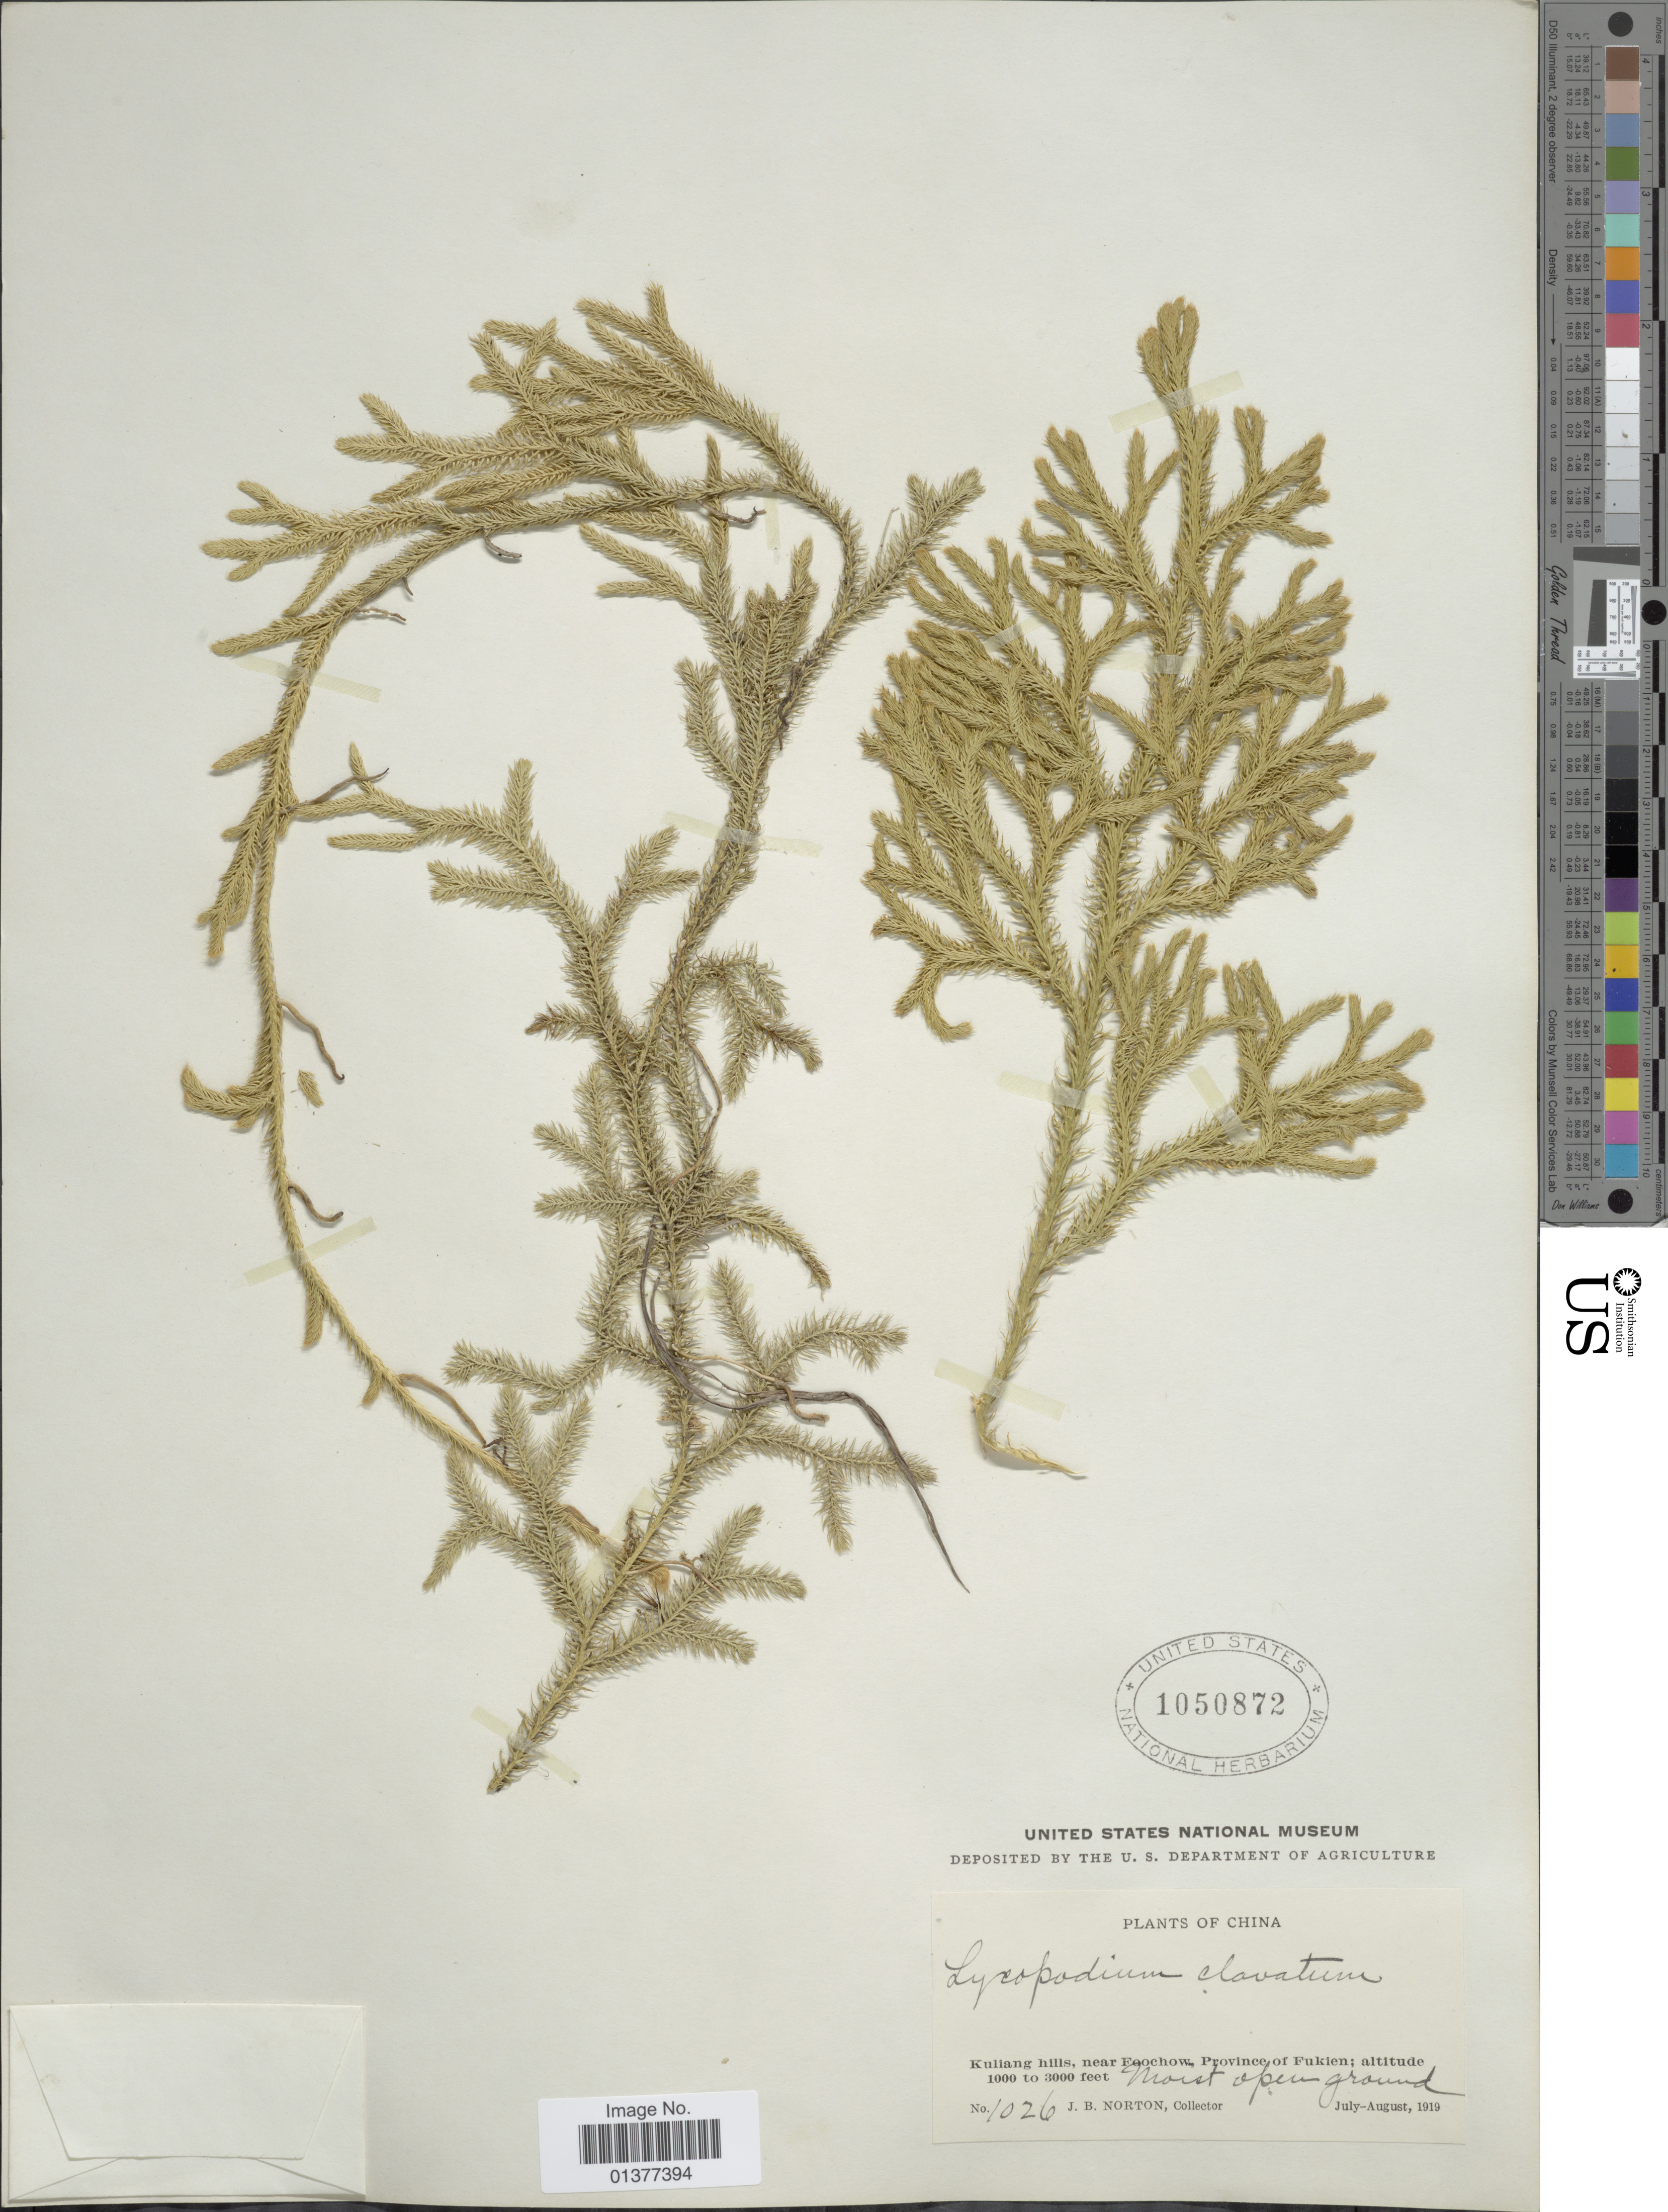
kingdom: Plantae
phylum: Tracheophyta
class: Lycopodiopsida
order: Lycopodiales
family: Lycopodiaceae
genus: Lycopodium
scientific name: Lycopodium clavatum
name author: L.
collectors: J. B. Norton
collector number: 1026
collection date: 1919-07/1919-08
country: China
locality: Kuliang hills, near Foochow, Province of Fukien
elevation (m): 305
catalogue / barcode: US 1050872